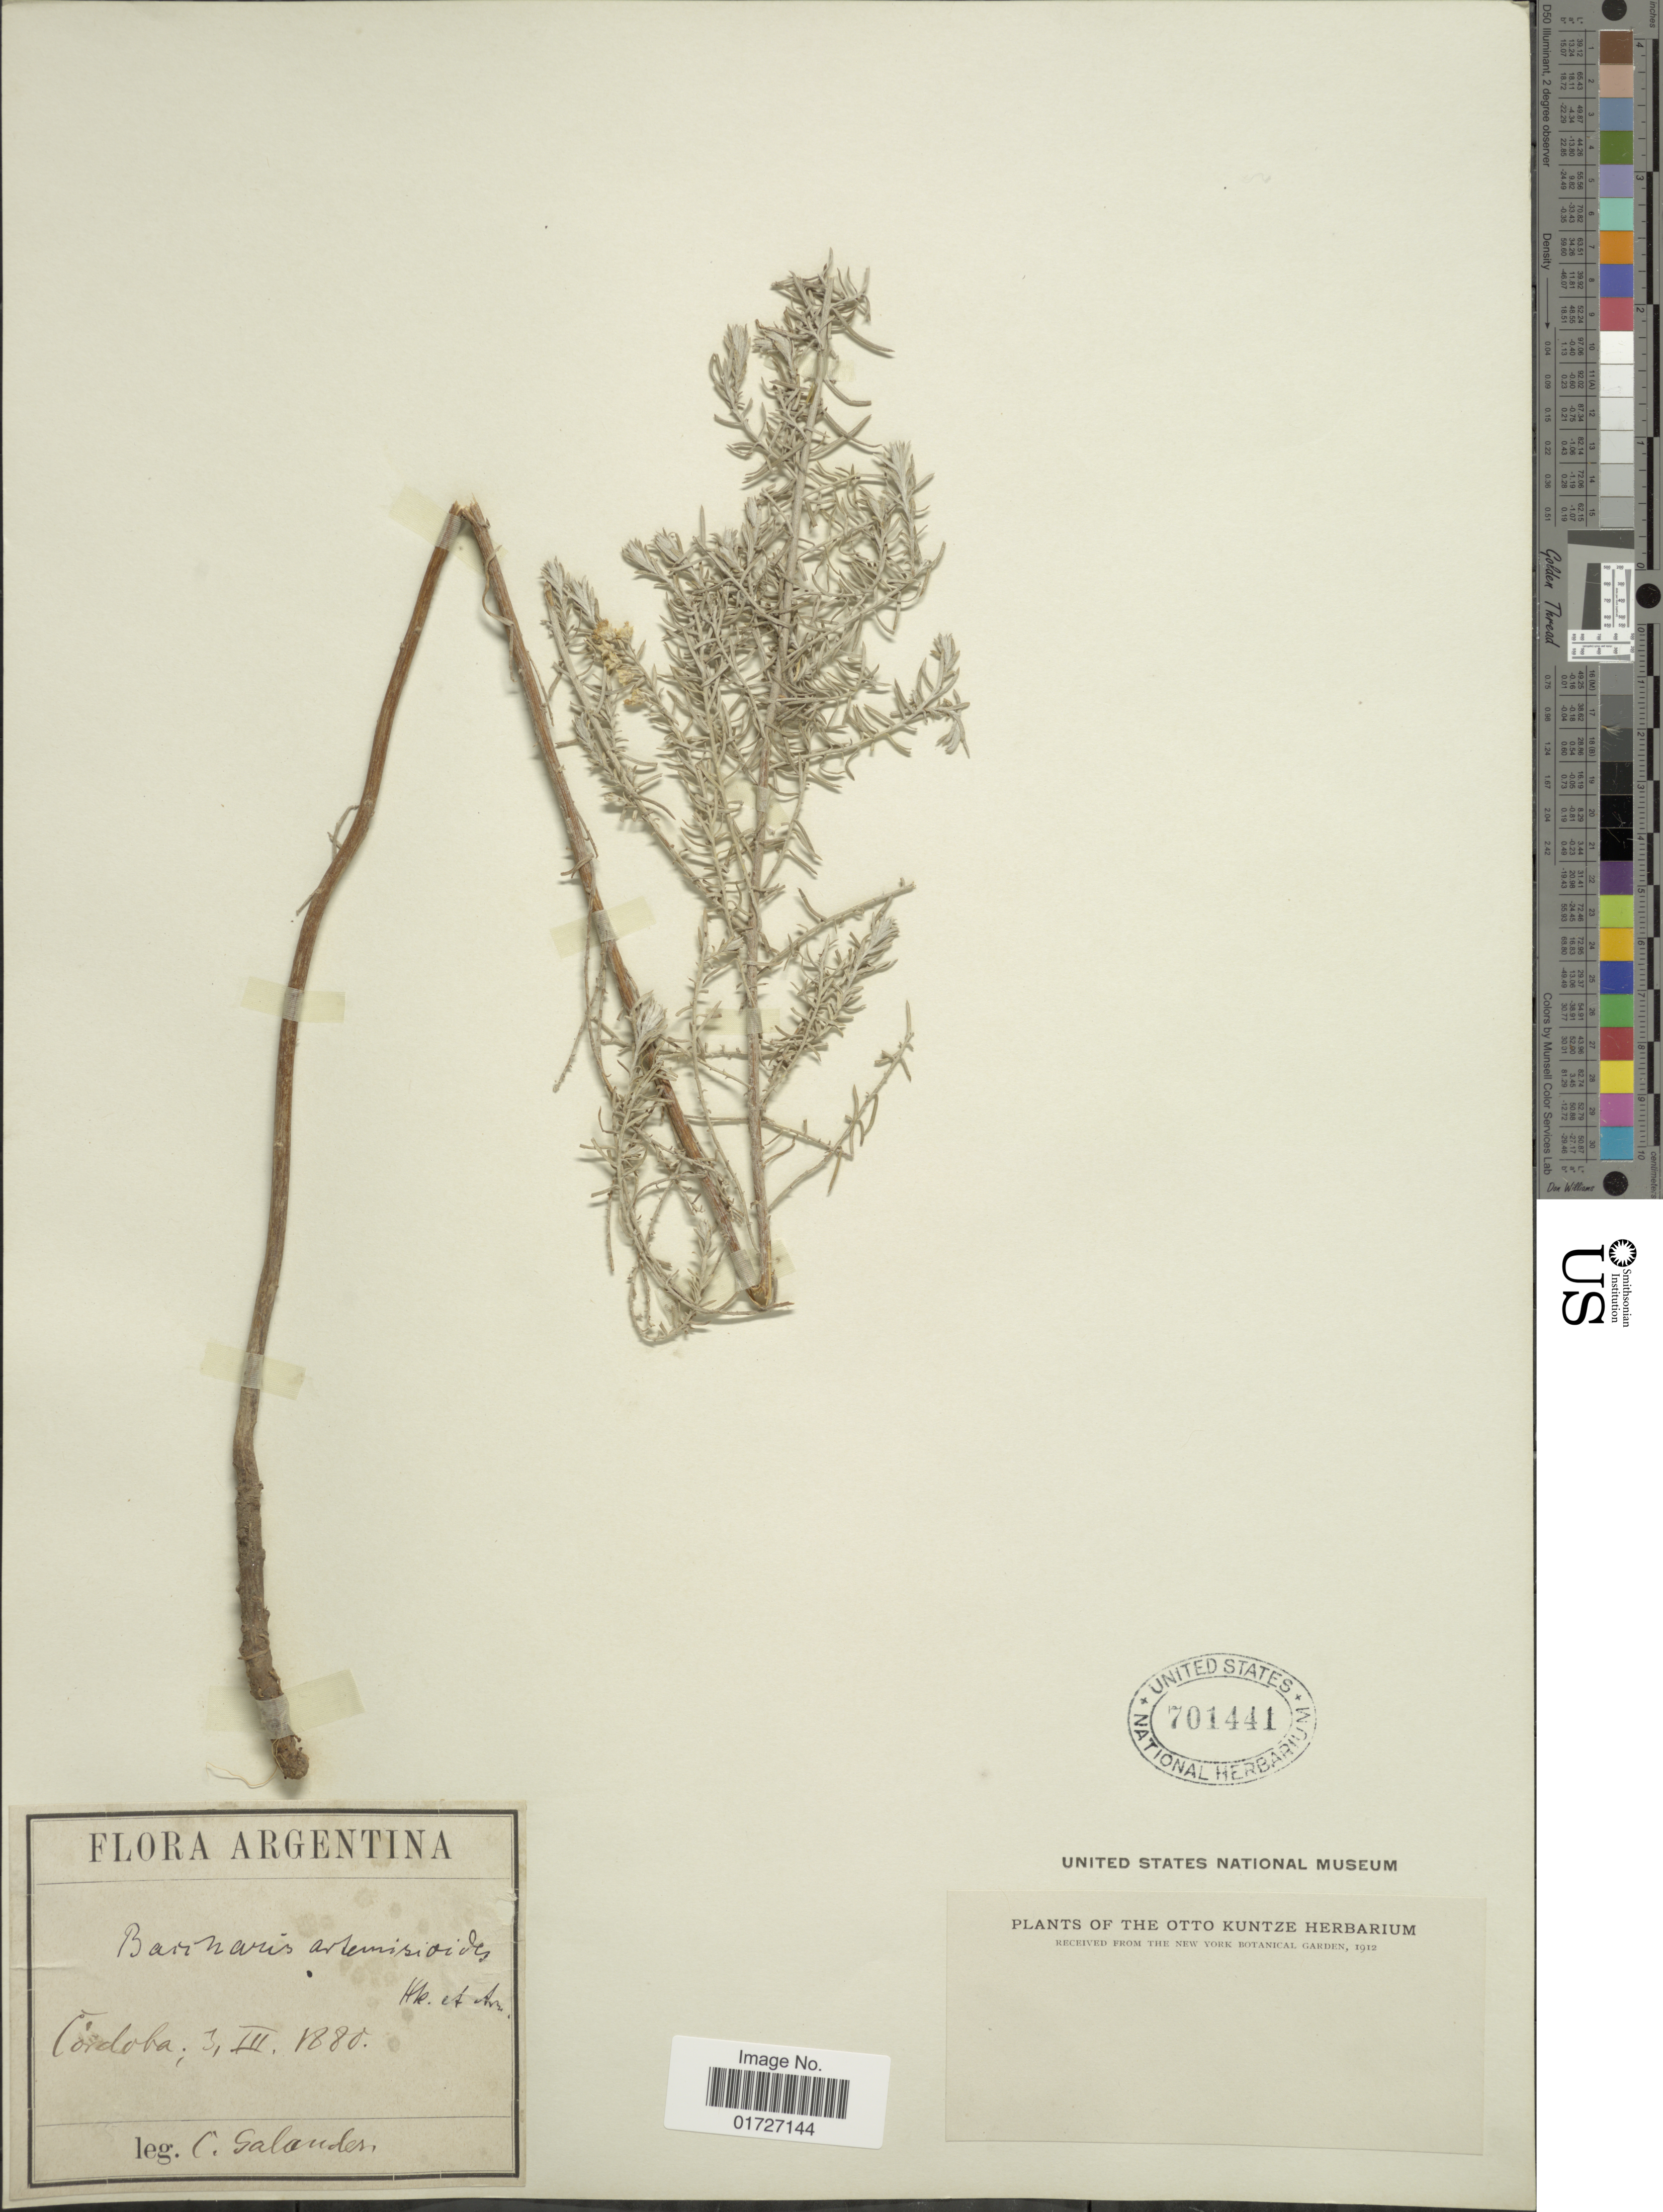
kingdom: Plantae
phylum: Tracheophyta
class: Magnoliopsida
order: Asterales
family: Asteraceae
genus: Baccharis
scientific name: Baccharis artemisioides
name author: Hook. & Arn.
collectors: C. Galander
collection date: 1880-03-03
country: Argentina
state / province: Cordoba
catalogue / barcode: US 701441